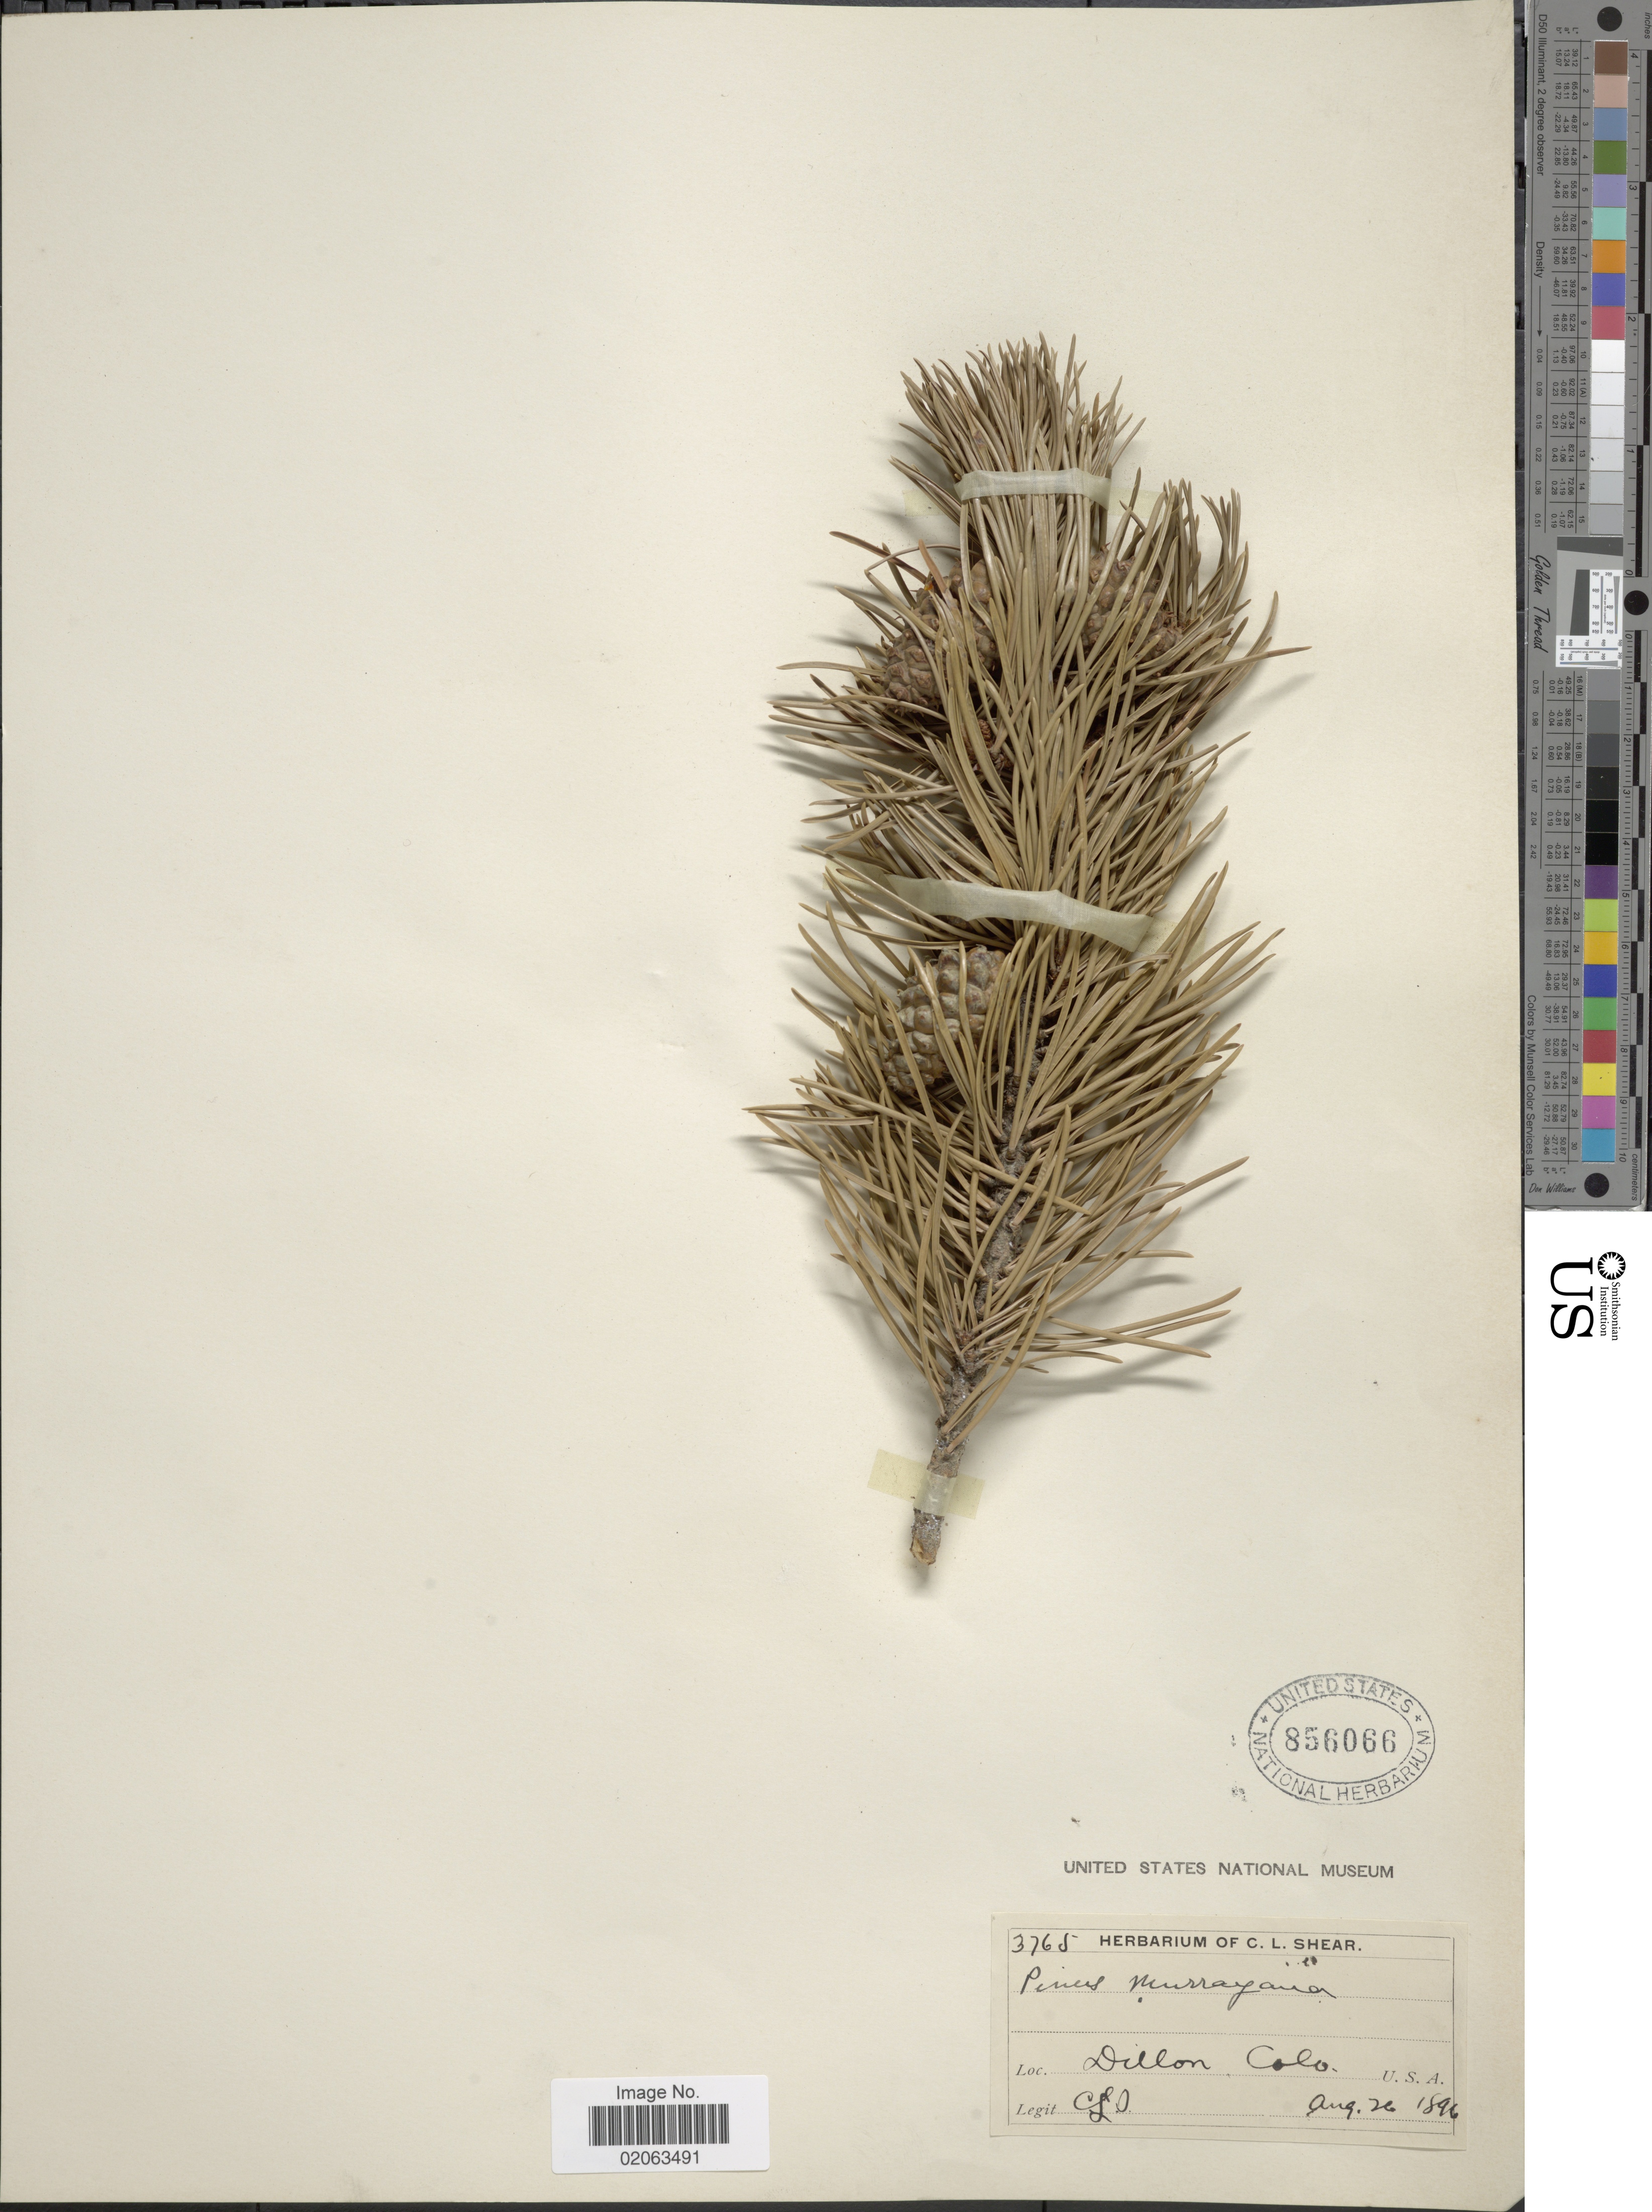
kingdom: Plantae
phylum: Tracheophyta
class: Pinopsida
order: Pinales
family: Pinaceae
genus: Pinus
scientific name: Pinus contorta var. latifolia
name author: Engelm. ex S. Watson in C. King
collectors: C. L. Shear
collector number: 3765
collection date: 1896-08-26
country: United States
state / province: Colorado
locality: Dillon, Colo, U.S.A.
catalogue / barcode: US 856066